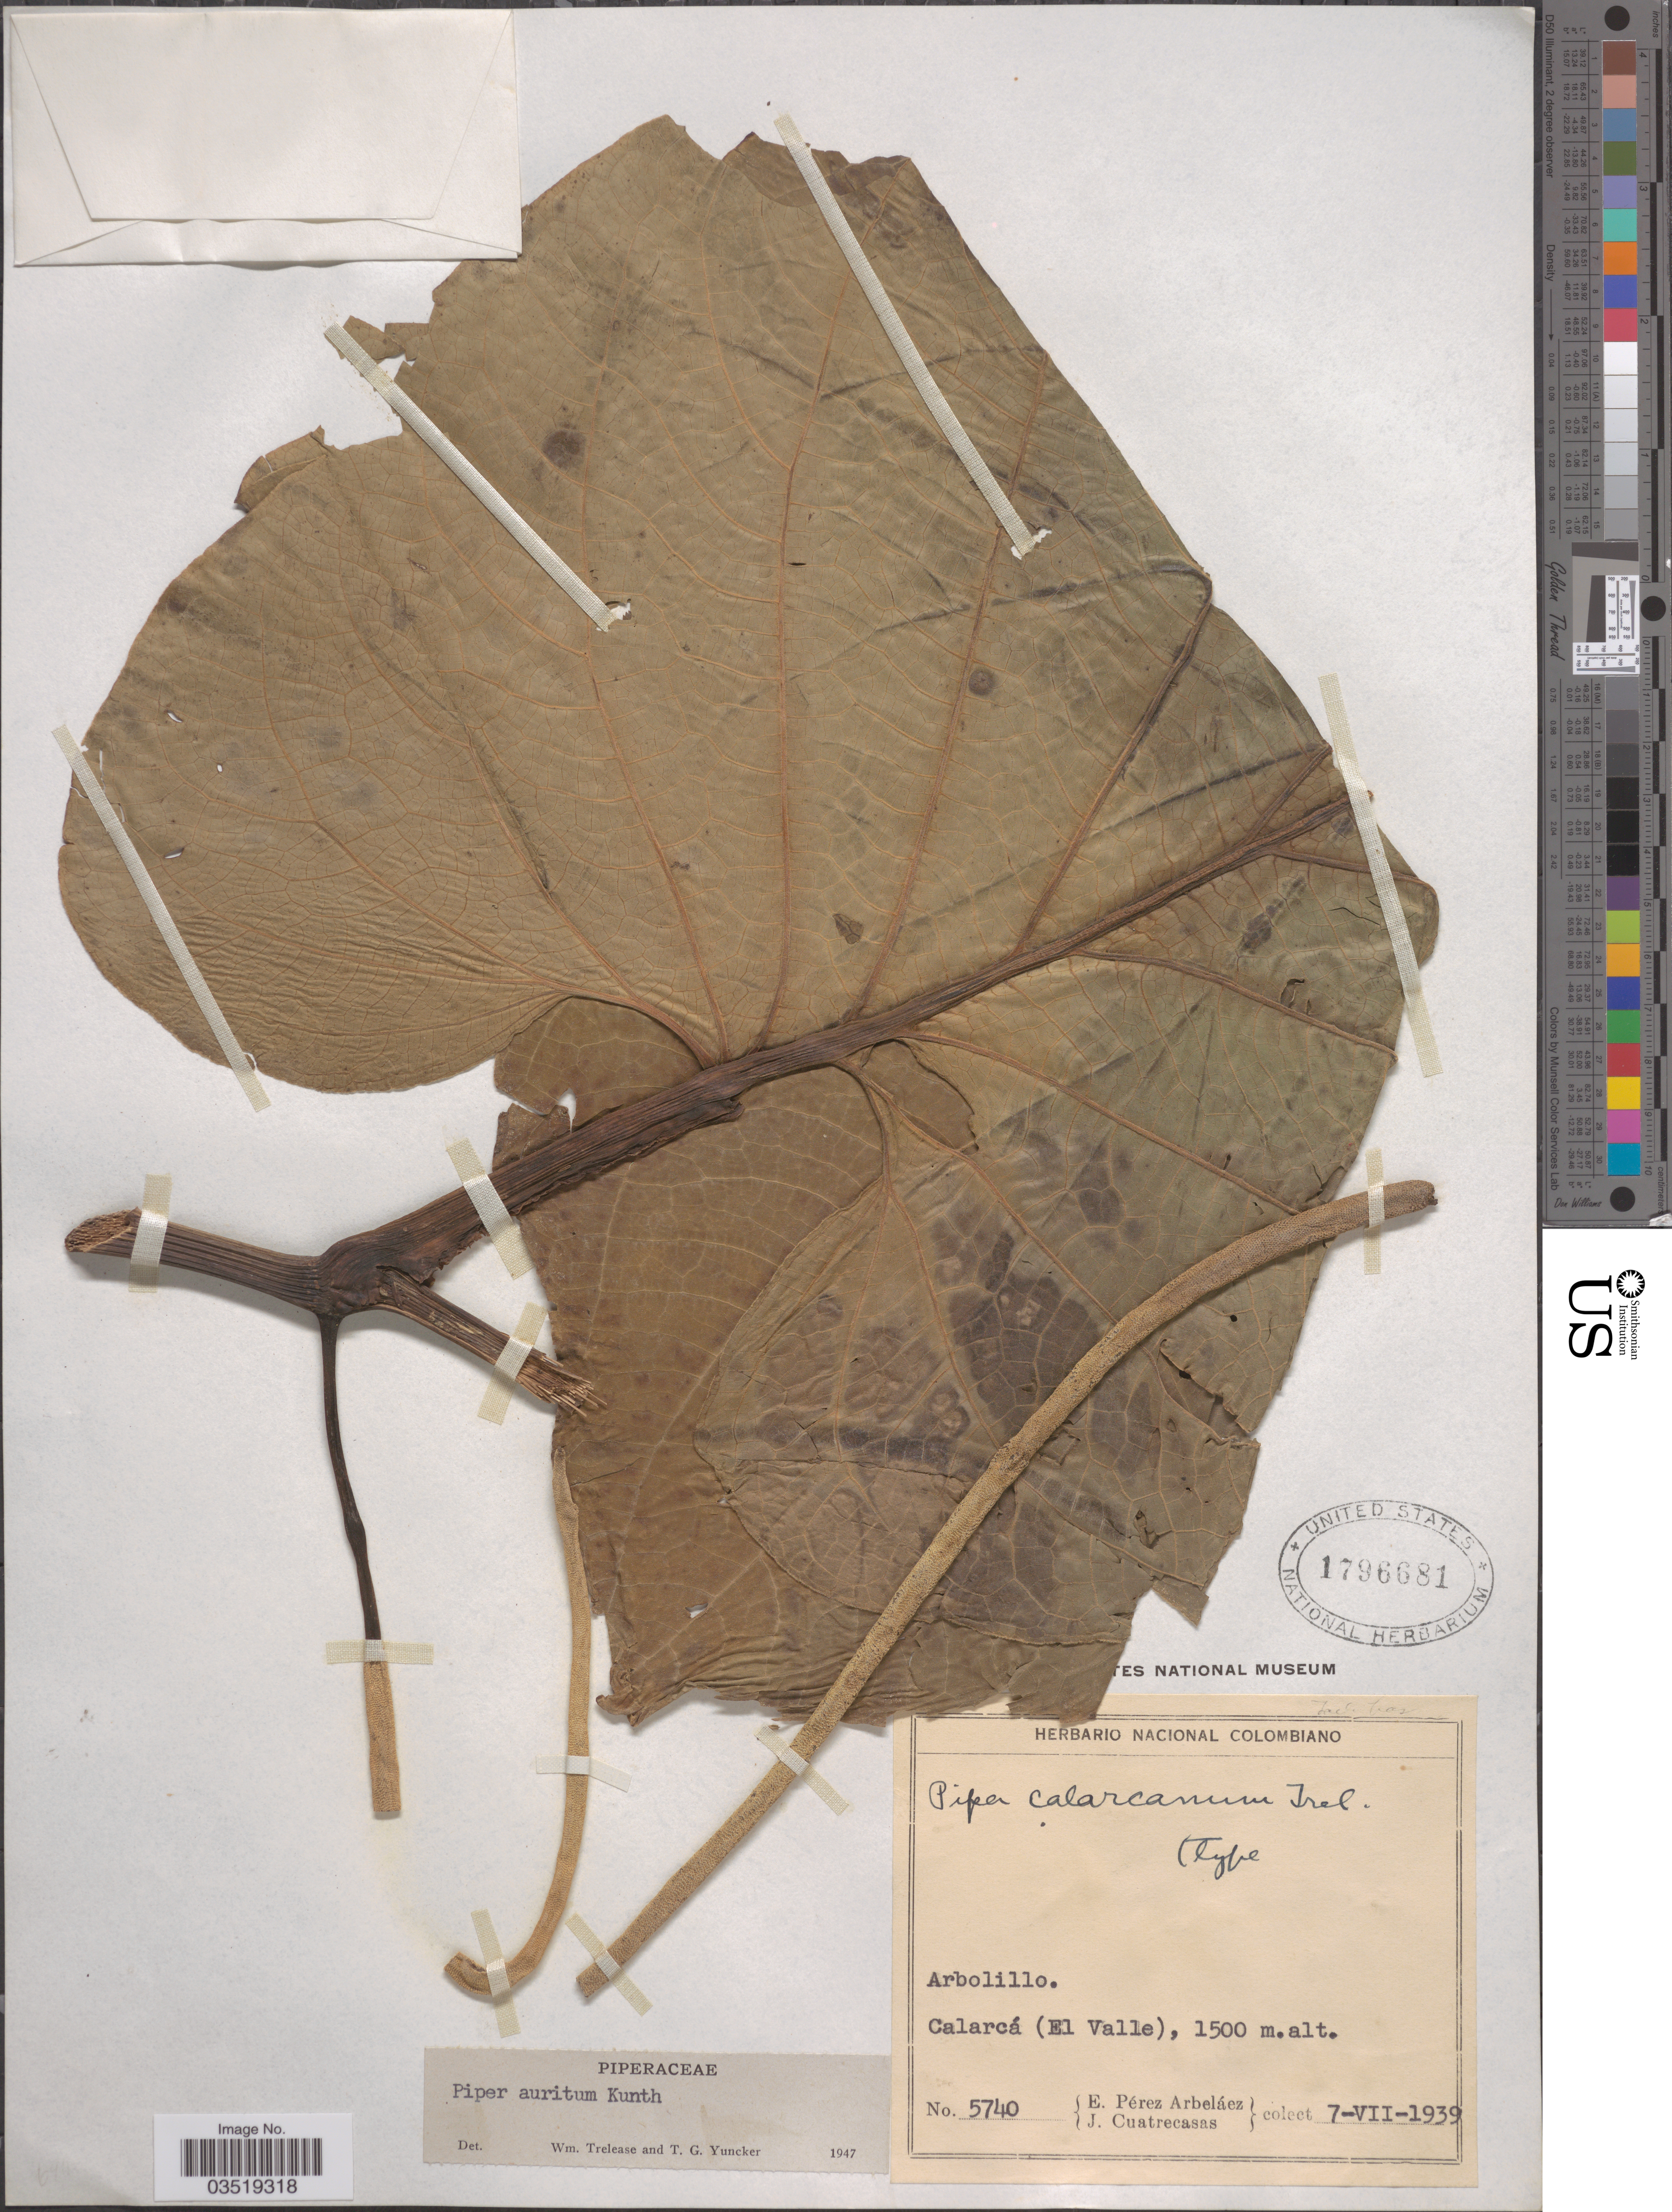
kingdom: Plantae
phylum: Tracheophyta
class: Magnoliopsida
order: Piperales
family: Piperaceae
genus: Piper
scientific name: Piper auritum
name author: Kunth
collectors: E. Pérez Arbeláez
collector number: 5740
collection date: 1939-07-07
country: Colombia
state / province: Valle del Cauca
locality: Calarcá (El Valle).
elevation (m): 1500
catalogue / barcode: US 1796681